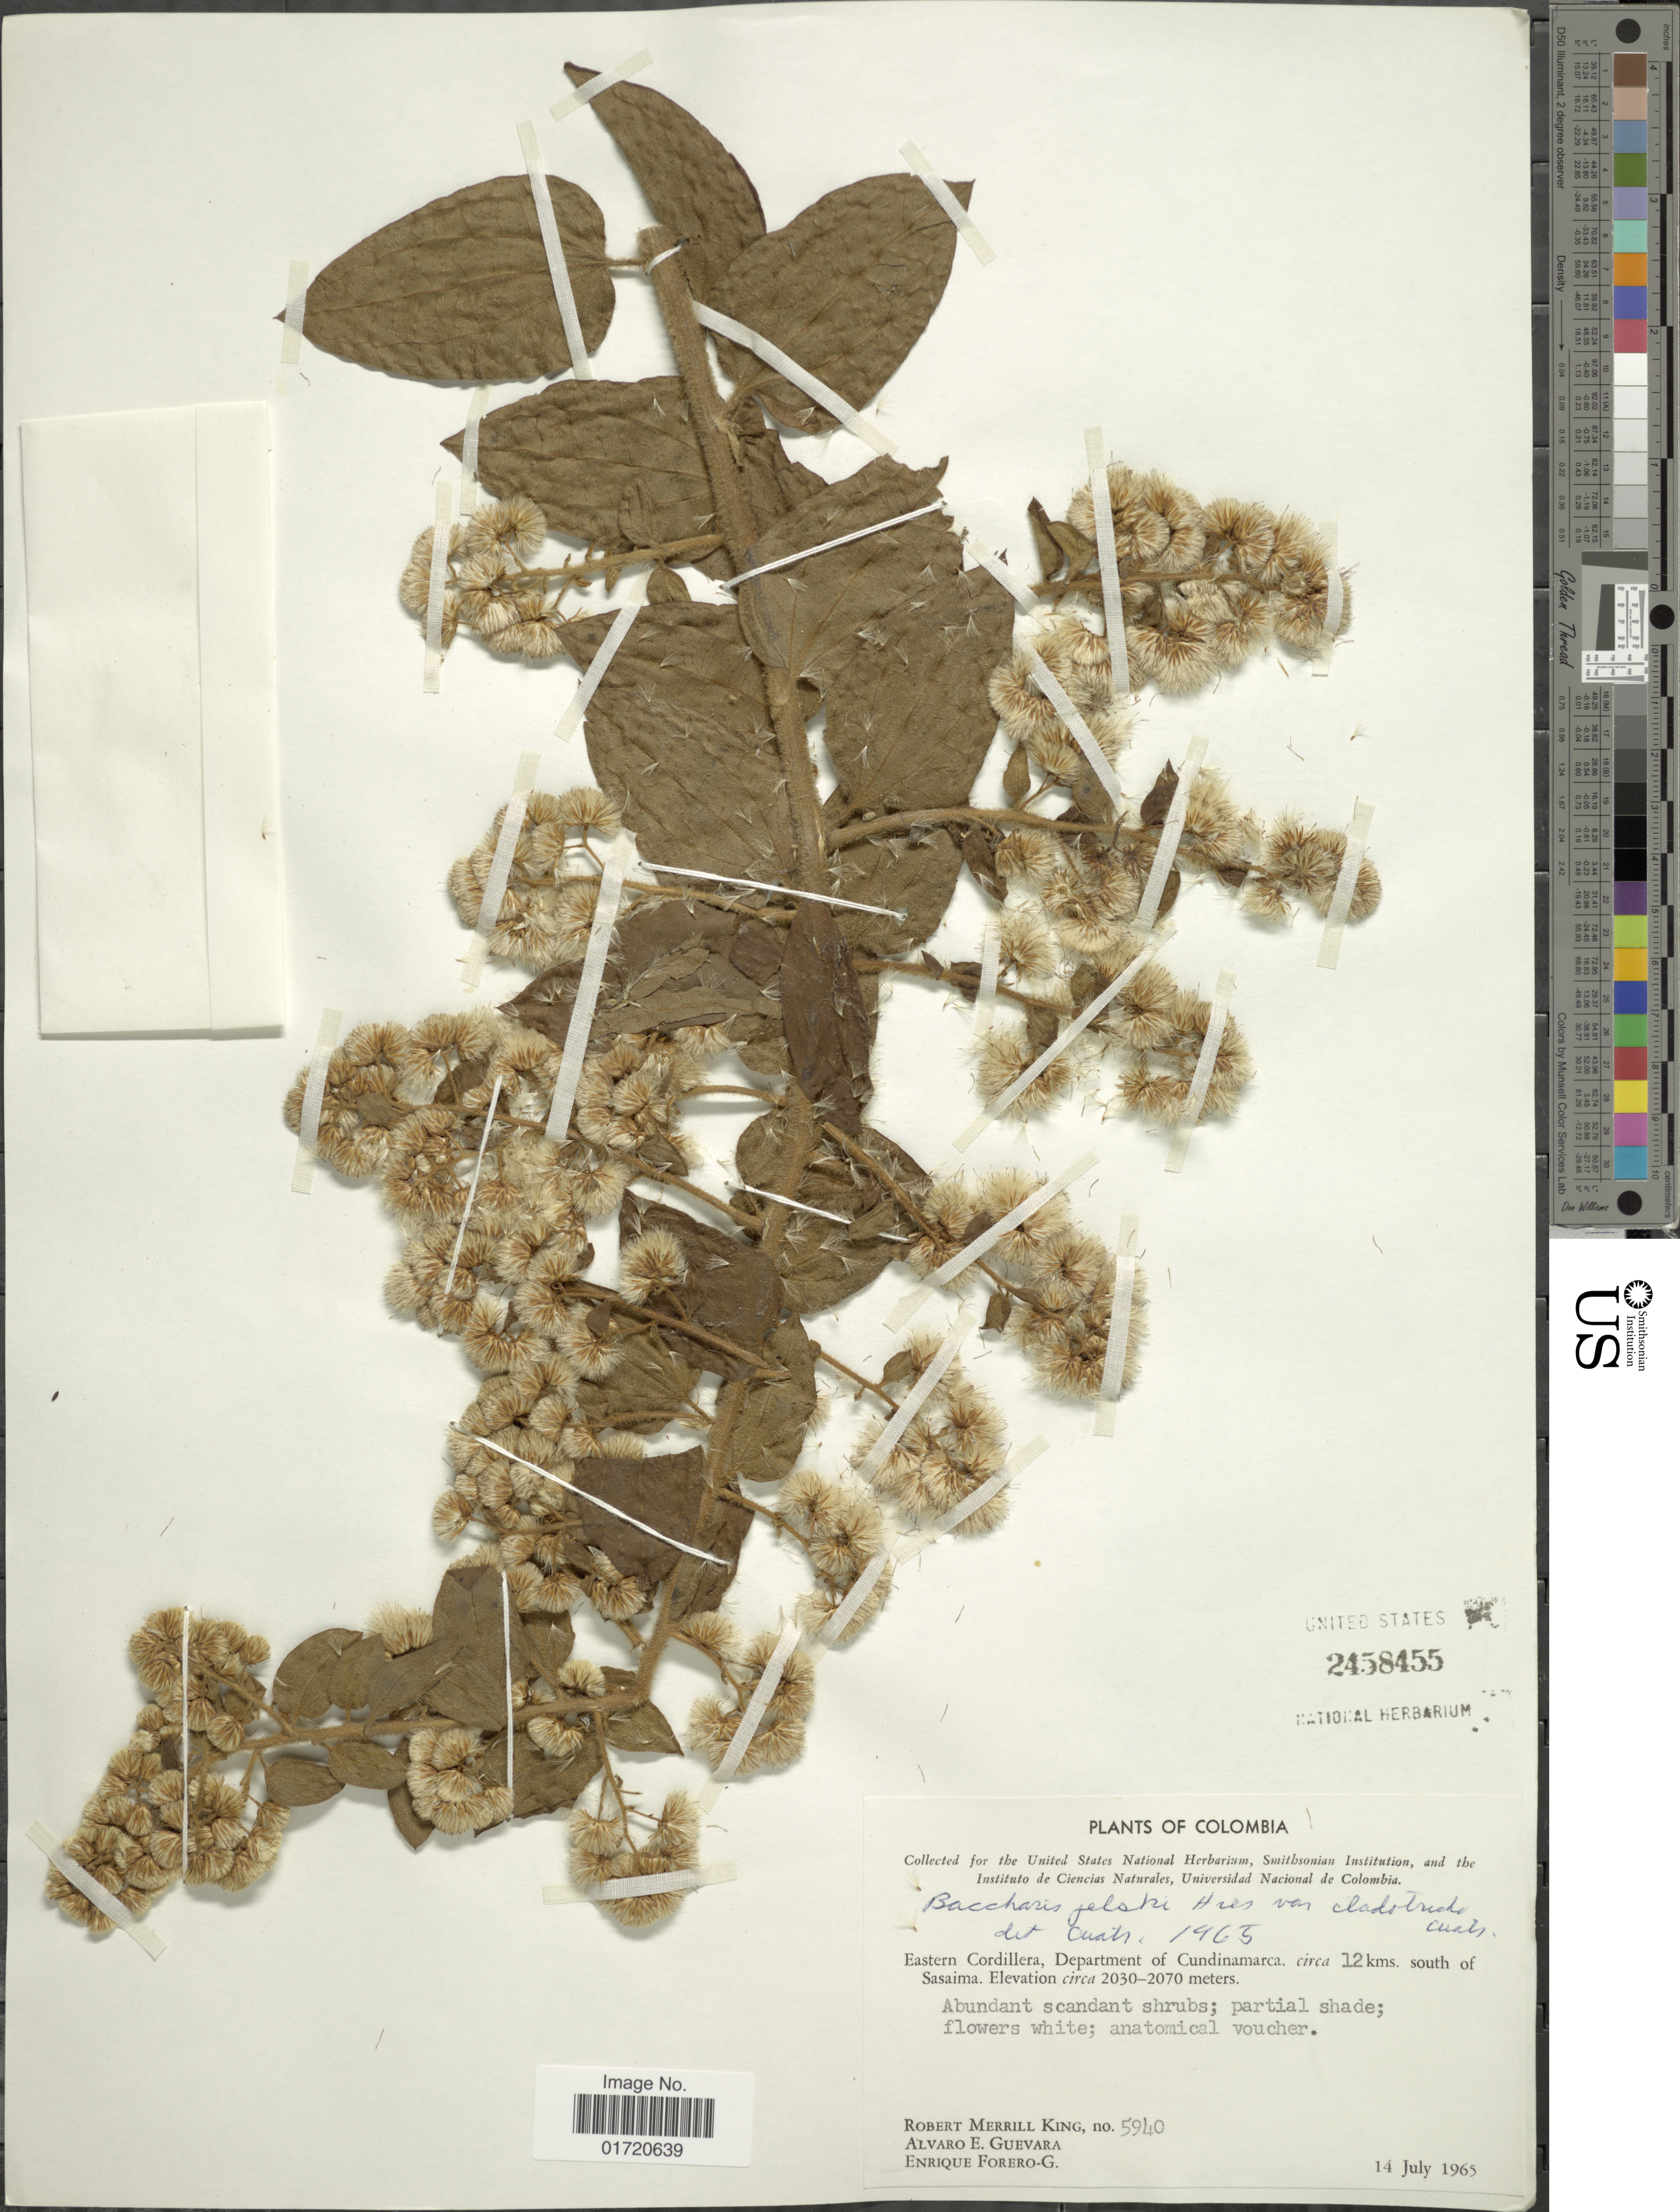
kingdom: Plantae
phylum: Tracheophyta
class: Magnoliopsida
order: Asterales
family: Asteraceae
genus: Baccharis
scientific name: Baccharis jelskii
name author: Hieron.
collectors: R. M. King, A. E. Guevara & E. Forero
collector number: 5940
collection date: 1965-07-14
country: Colombia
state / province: Cundinamarca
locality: Eastern Cordillera, circa 12 kms south of Sasaima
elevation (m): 2030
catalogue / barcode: US 2458455